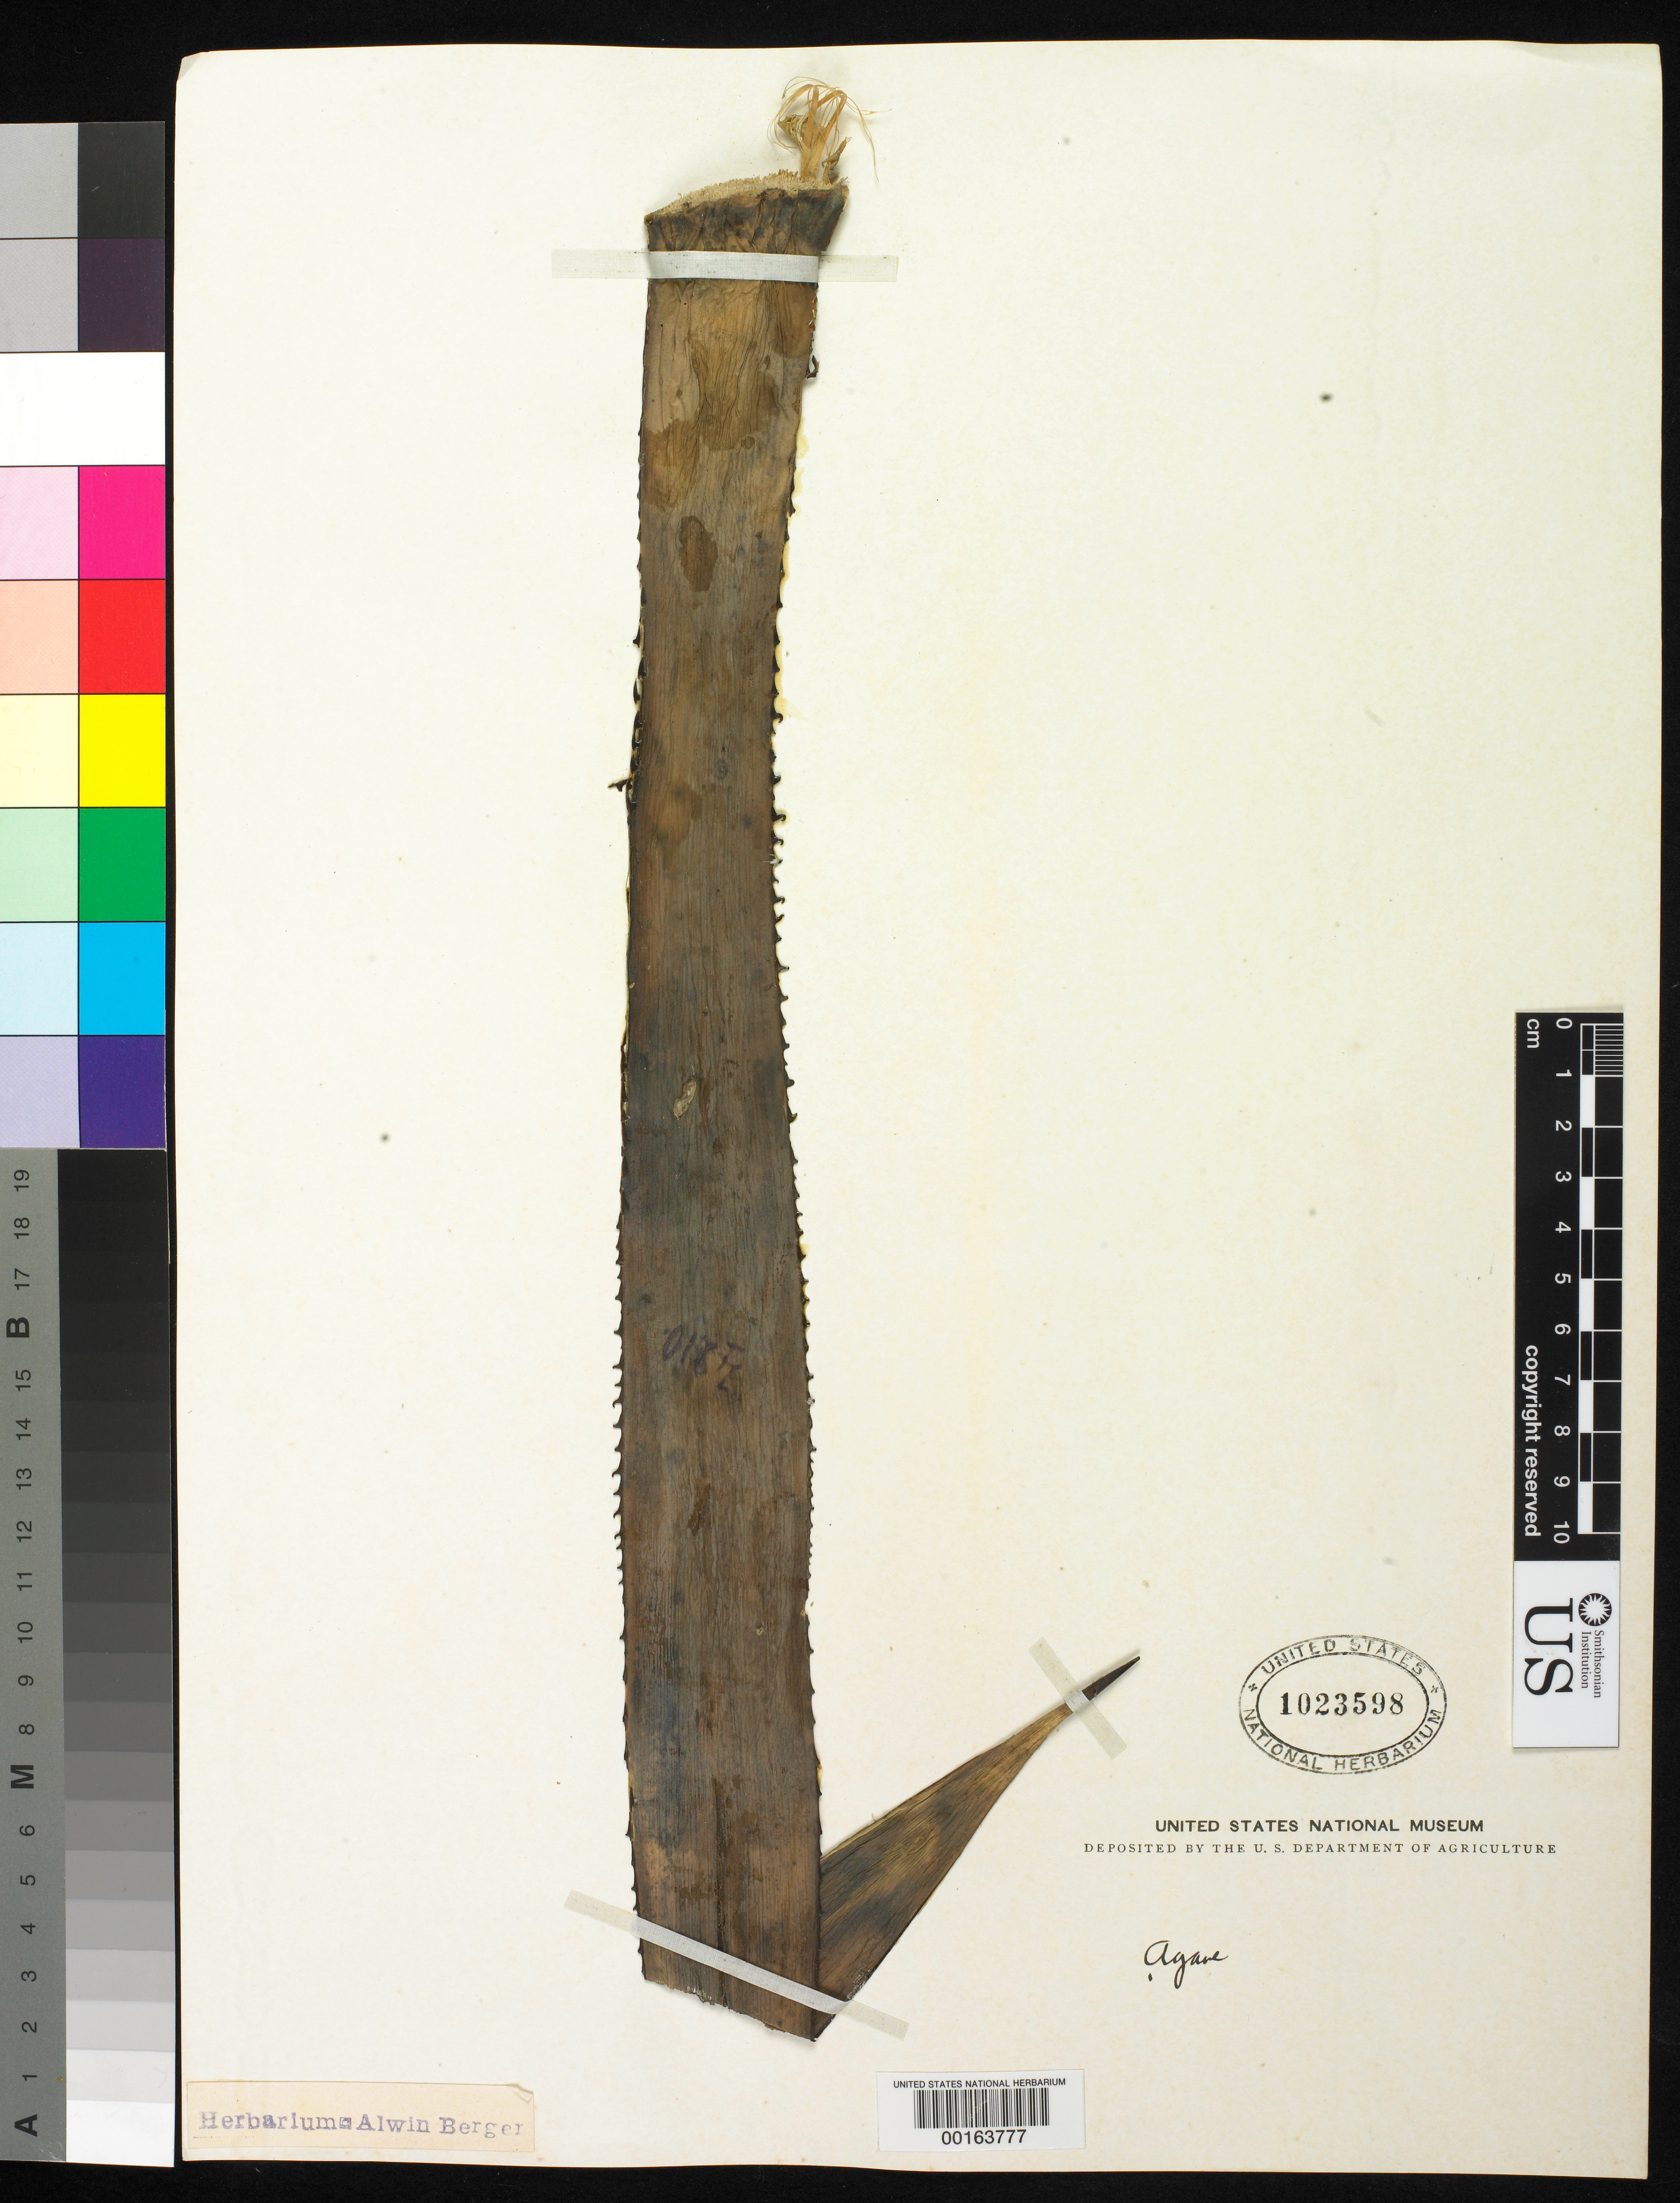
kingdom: Plantae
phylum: Tracheophyta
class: Liliopsida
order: Asparagales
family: Asparagaceae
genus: Agave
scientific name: Agave sp.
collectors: ex herb. A. Berger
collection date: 1909-06-02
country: Mexico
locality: Cultivated at La Mortola, Italy.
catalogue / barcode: US 1023598